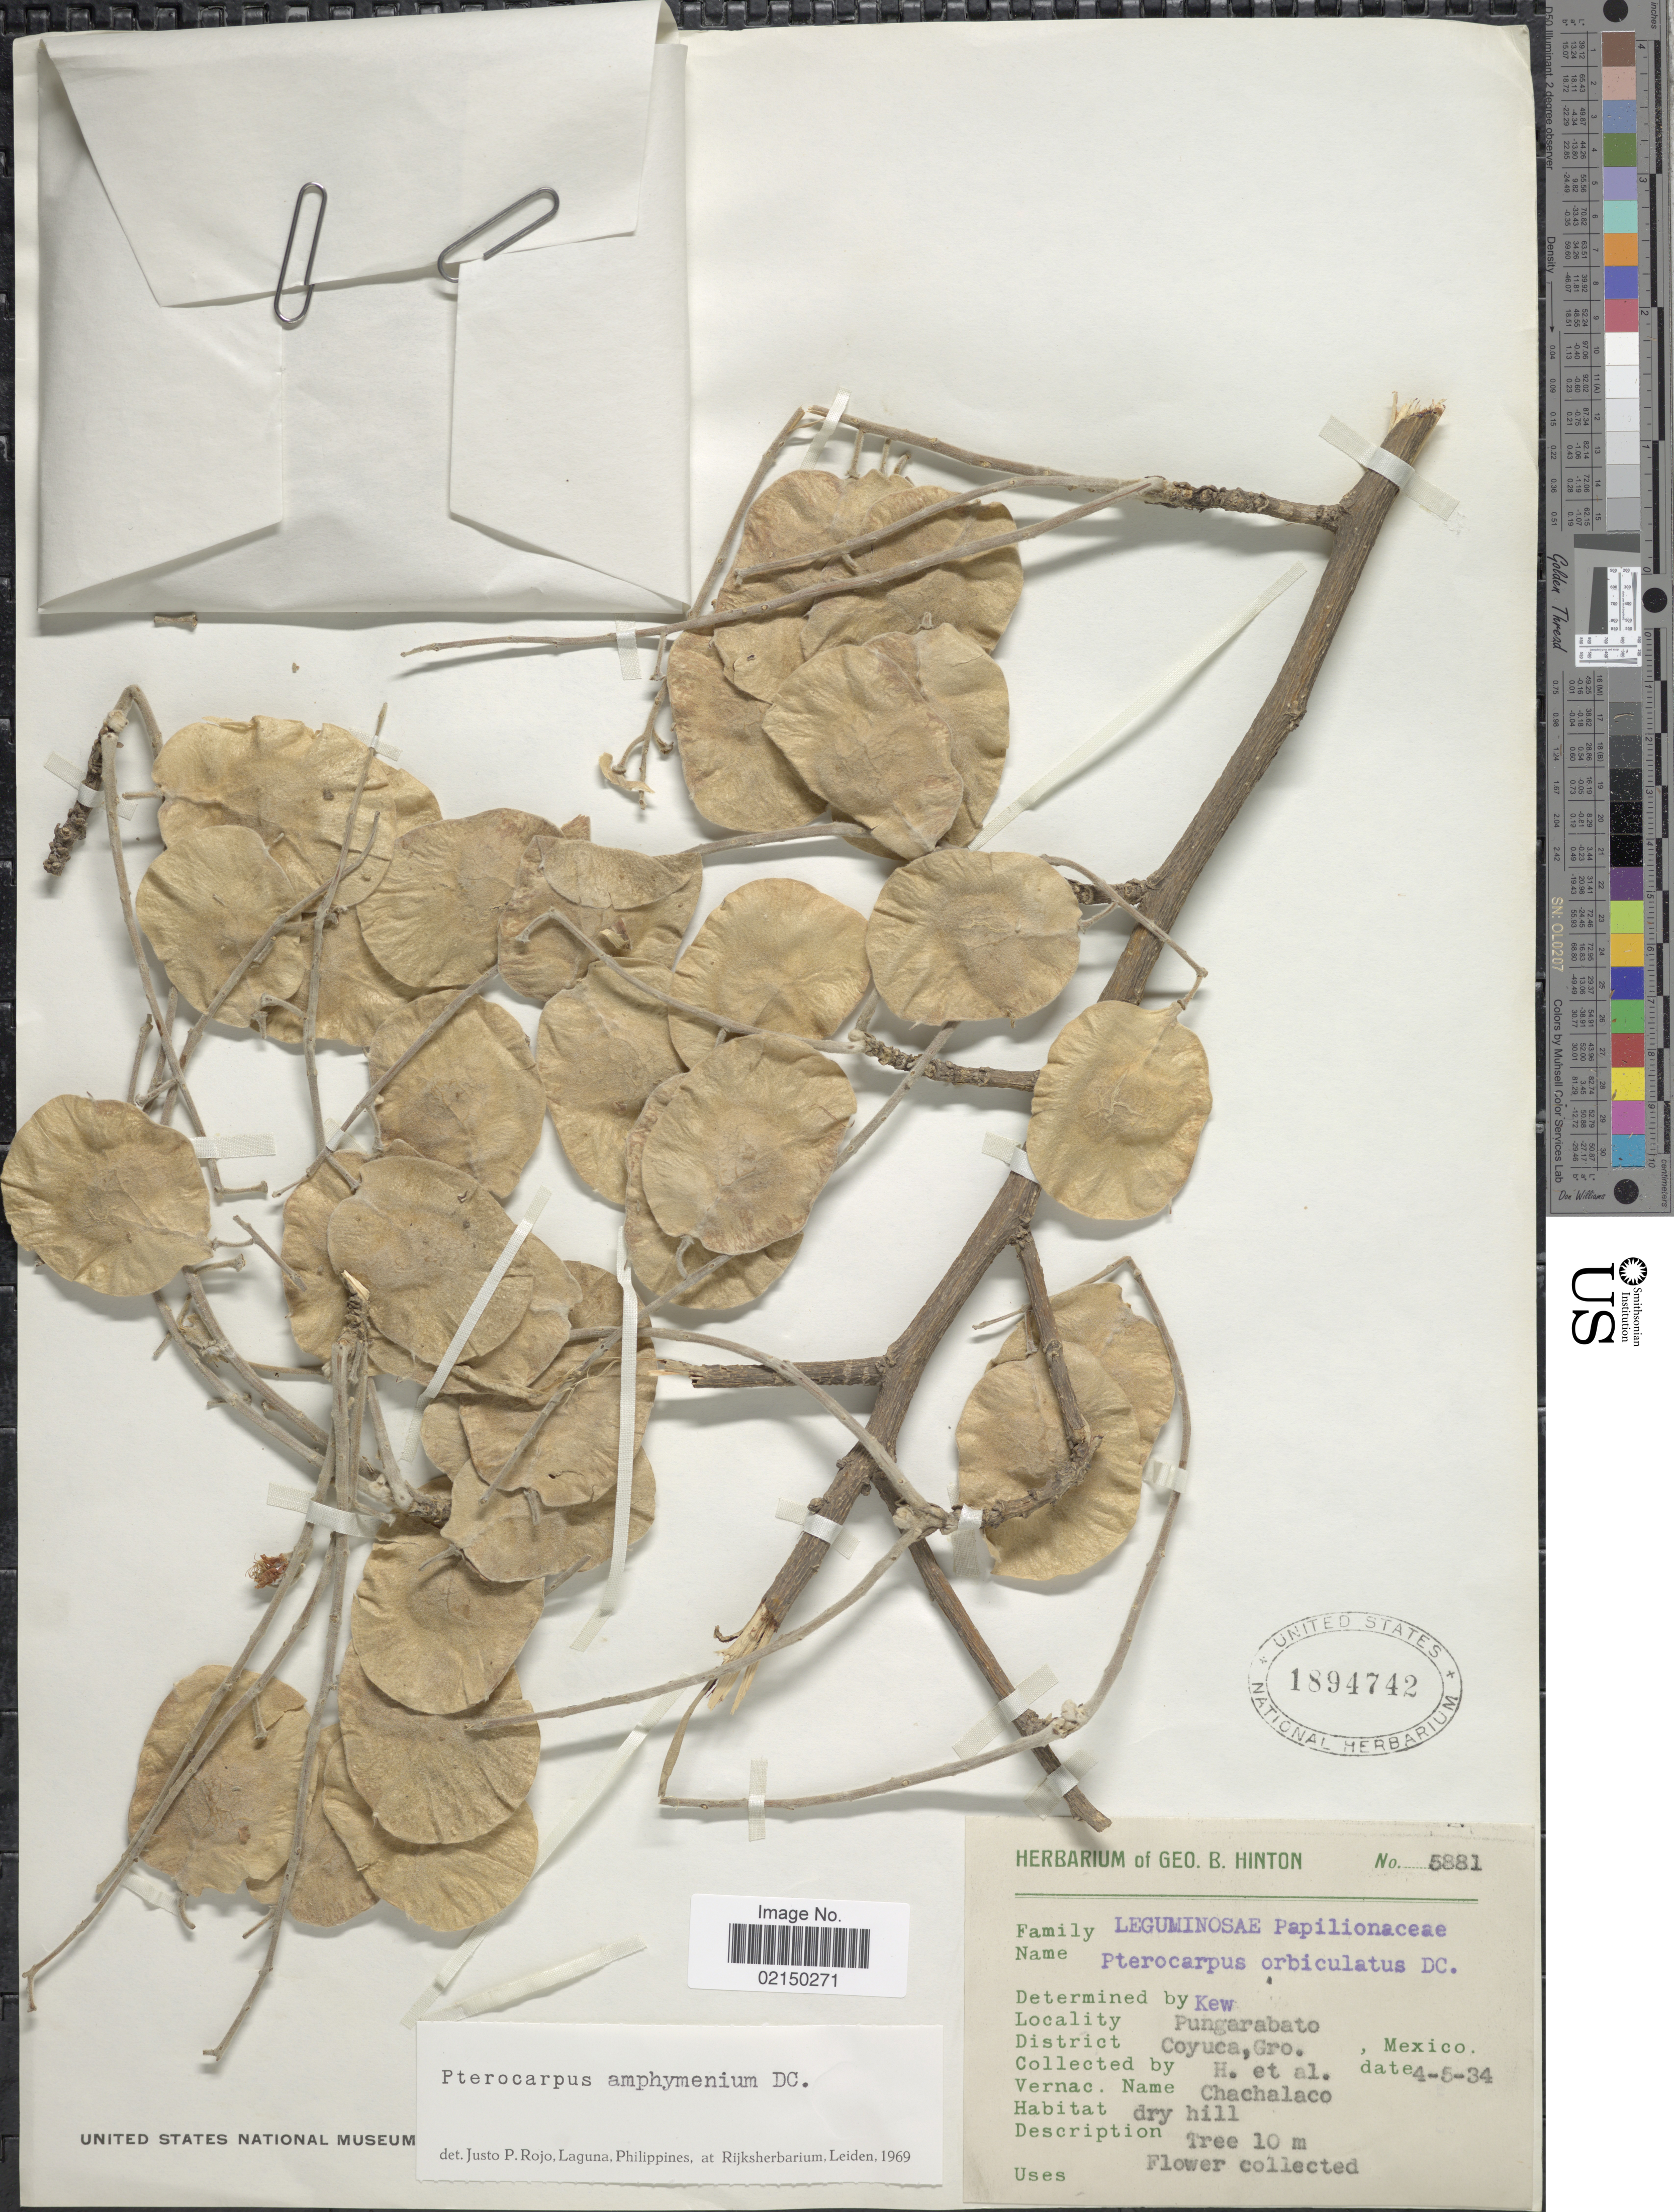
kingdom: Plantae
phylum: Tracheophyta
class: Magnoliopsida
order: Fabales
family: Fabaceae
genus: Pterocarpus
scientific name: Pterocarpus orbiculatus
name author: DC.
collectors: G. B. Hinton & et al.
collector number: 5881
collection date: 1934-04-05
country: Mexico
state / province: Guerrero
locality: Pungarabato, District Coyuca, dry hill.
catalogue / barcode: US 1894742